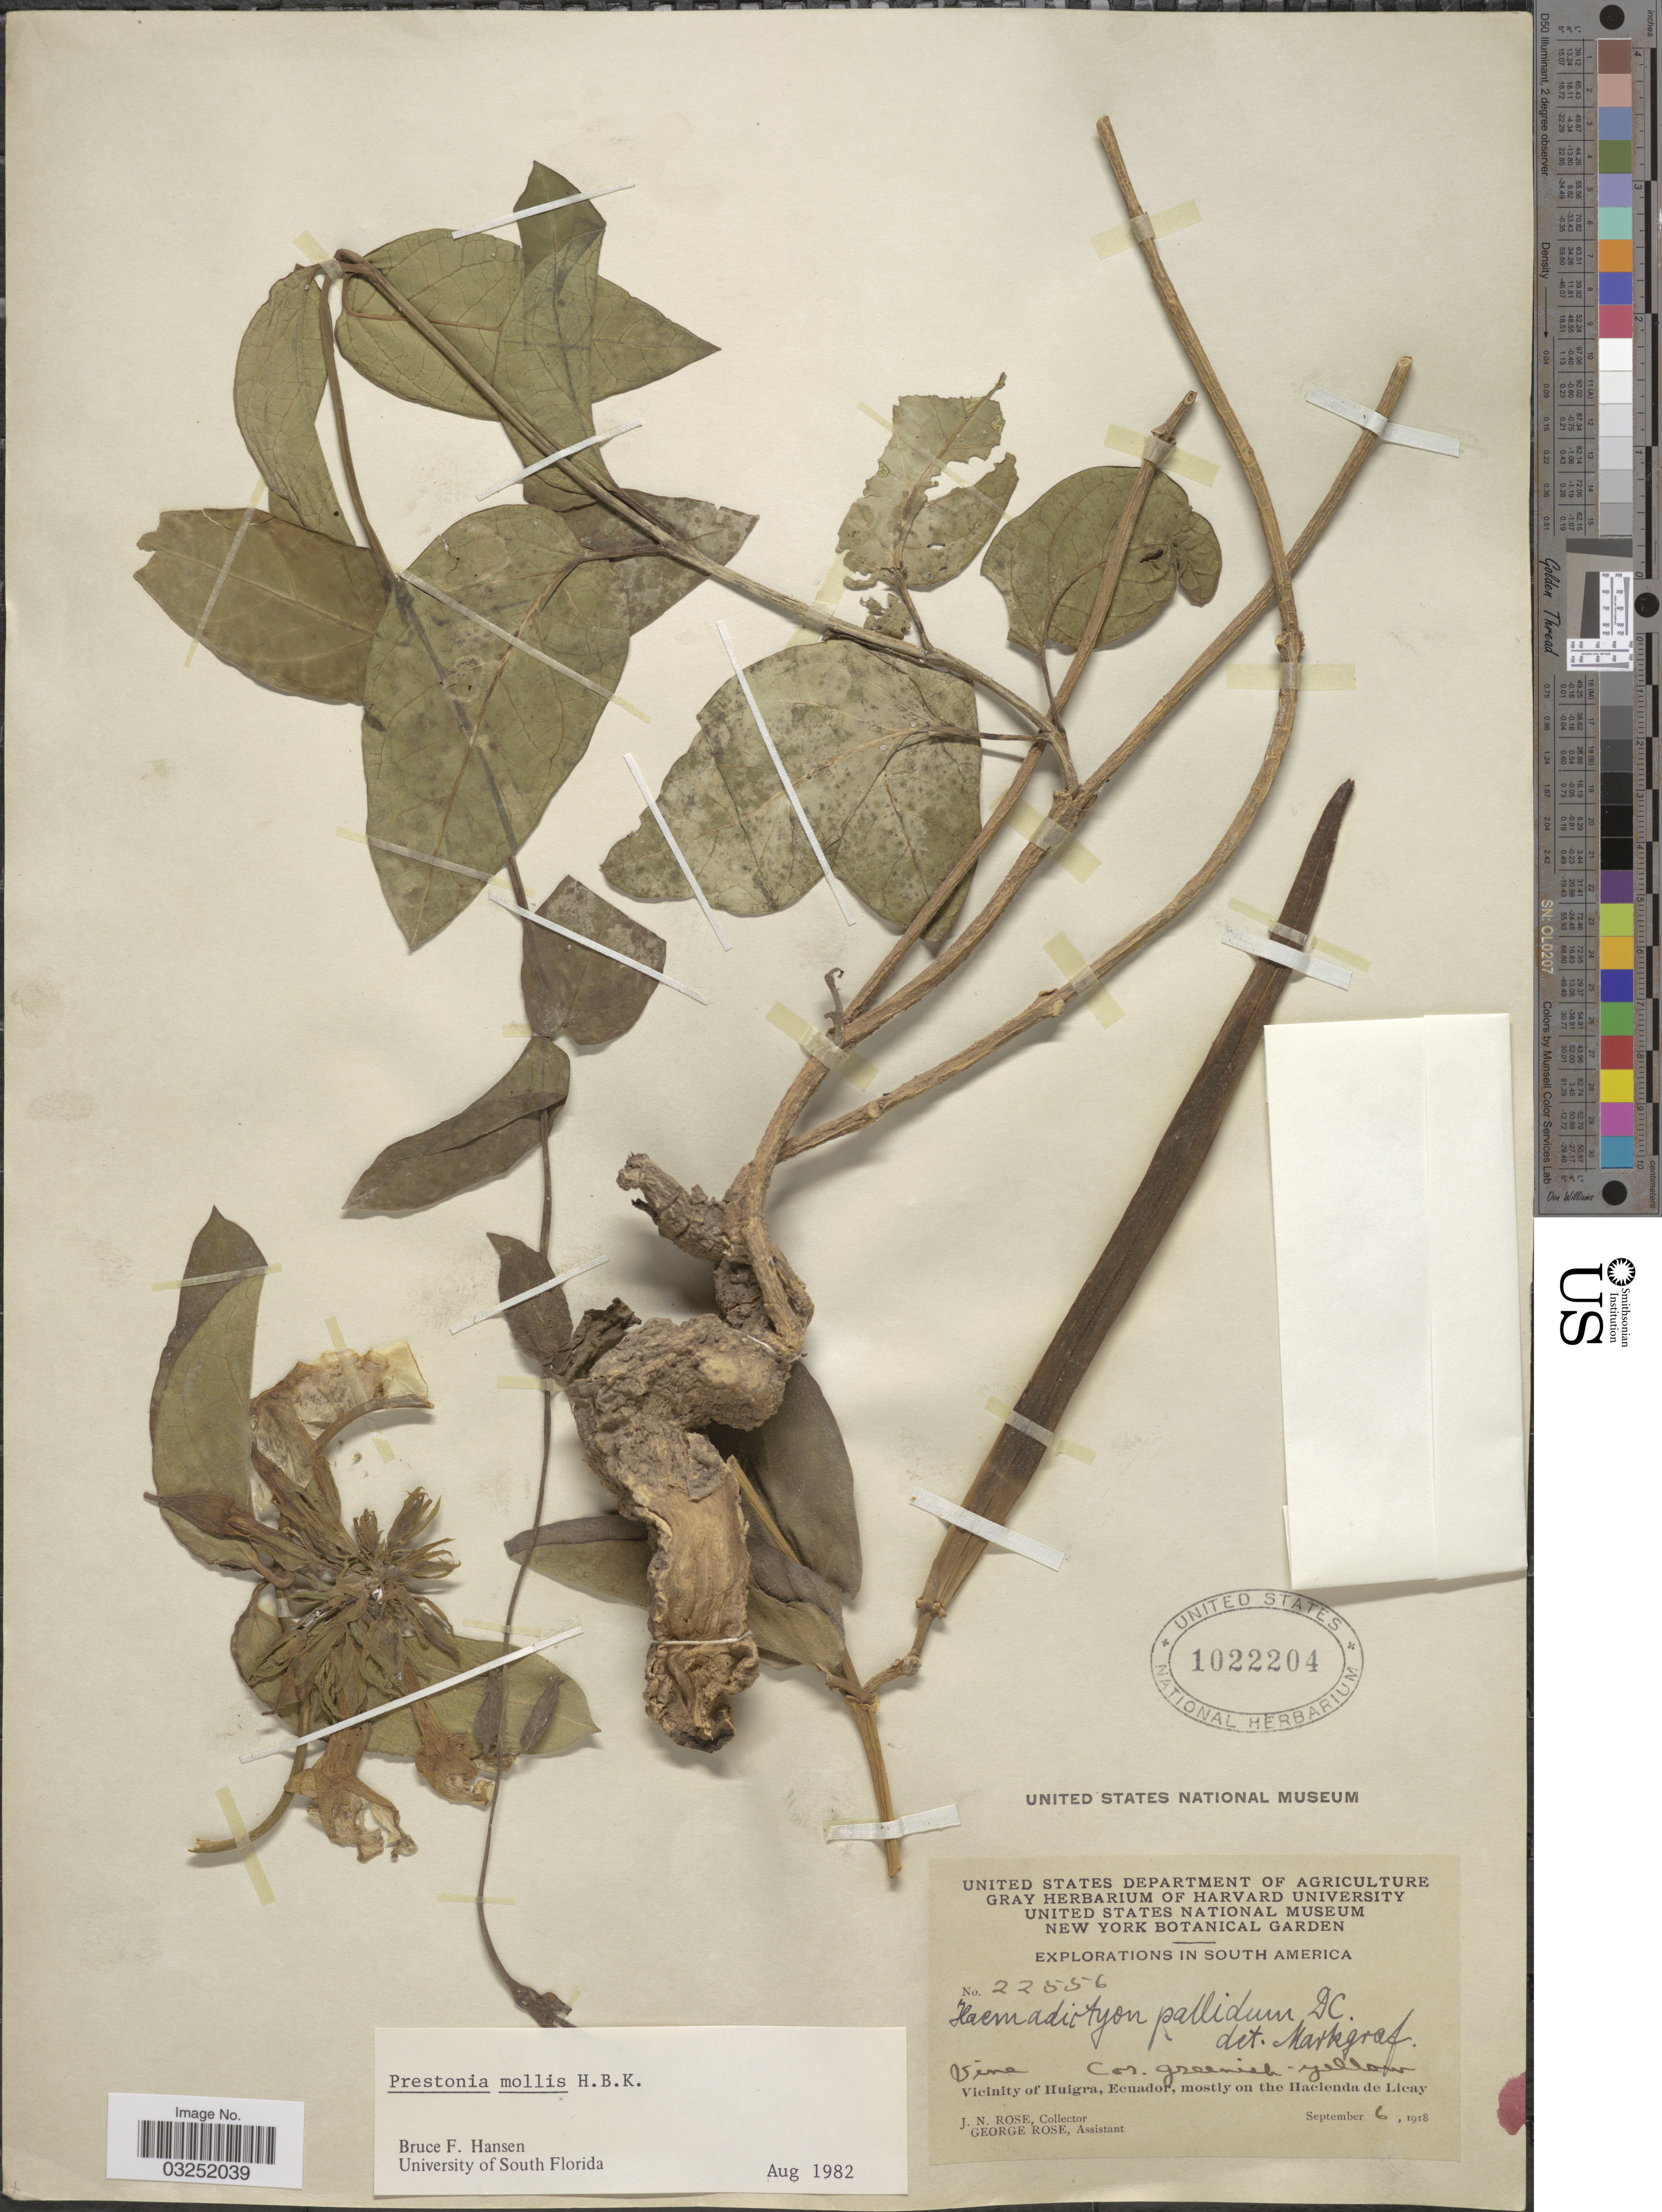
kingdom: Plantae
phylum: Tracheophyta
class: Magnoliopsida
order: Gentianales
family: Apocynaceae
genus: Prestonia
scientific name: Prestonia mollis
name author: Kunth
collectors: J. N. Rose & G. Rose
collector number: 22556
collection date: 1918-09-06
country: Ecuador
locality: Vicinity of Huigra, Ecuador, mostly on the Hacienda de Licay.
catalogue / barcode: US 1022204